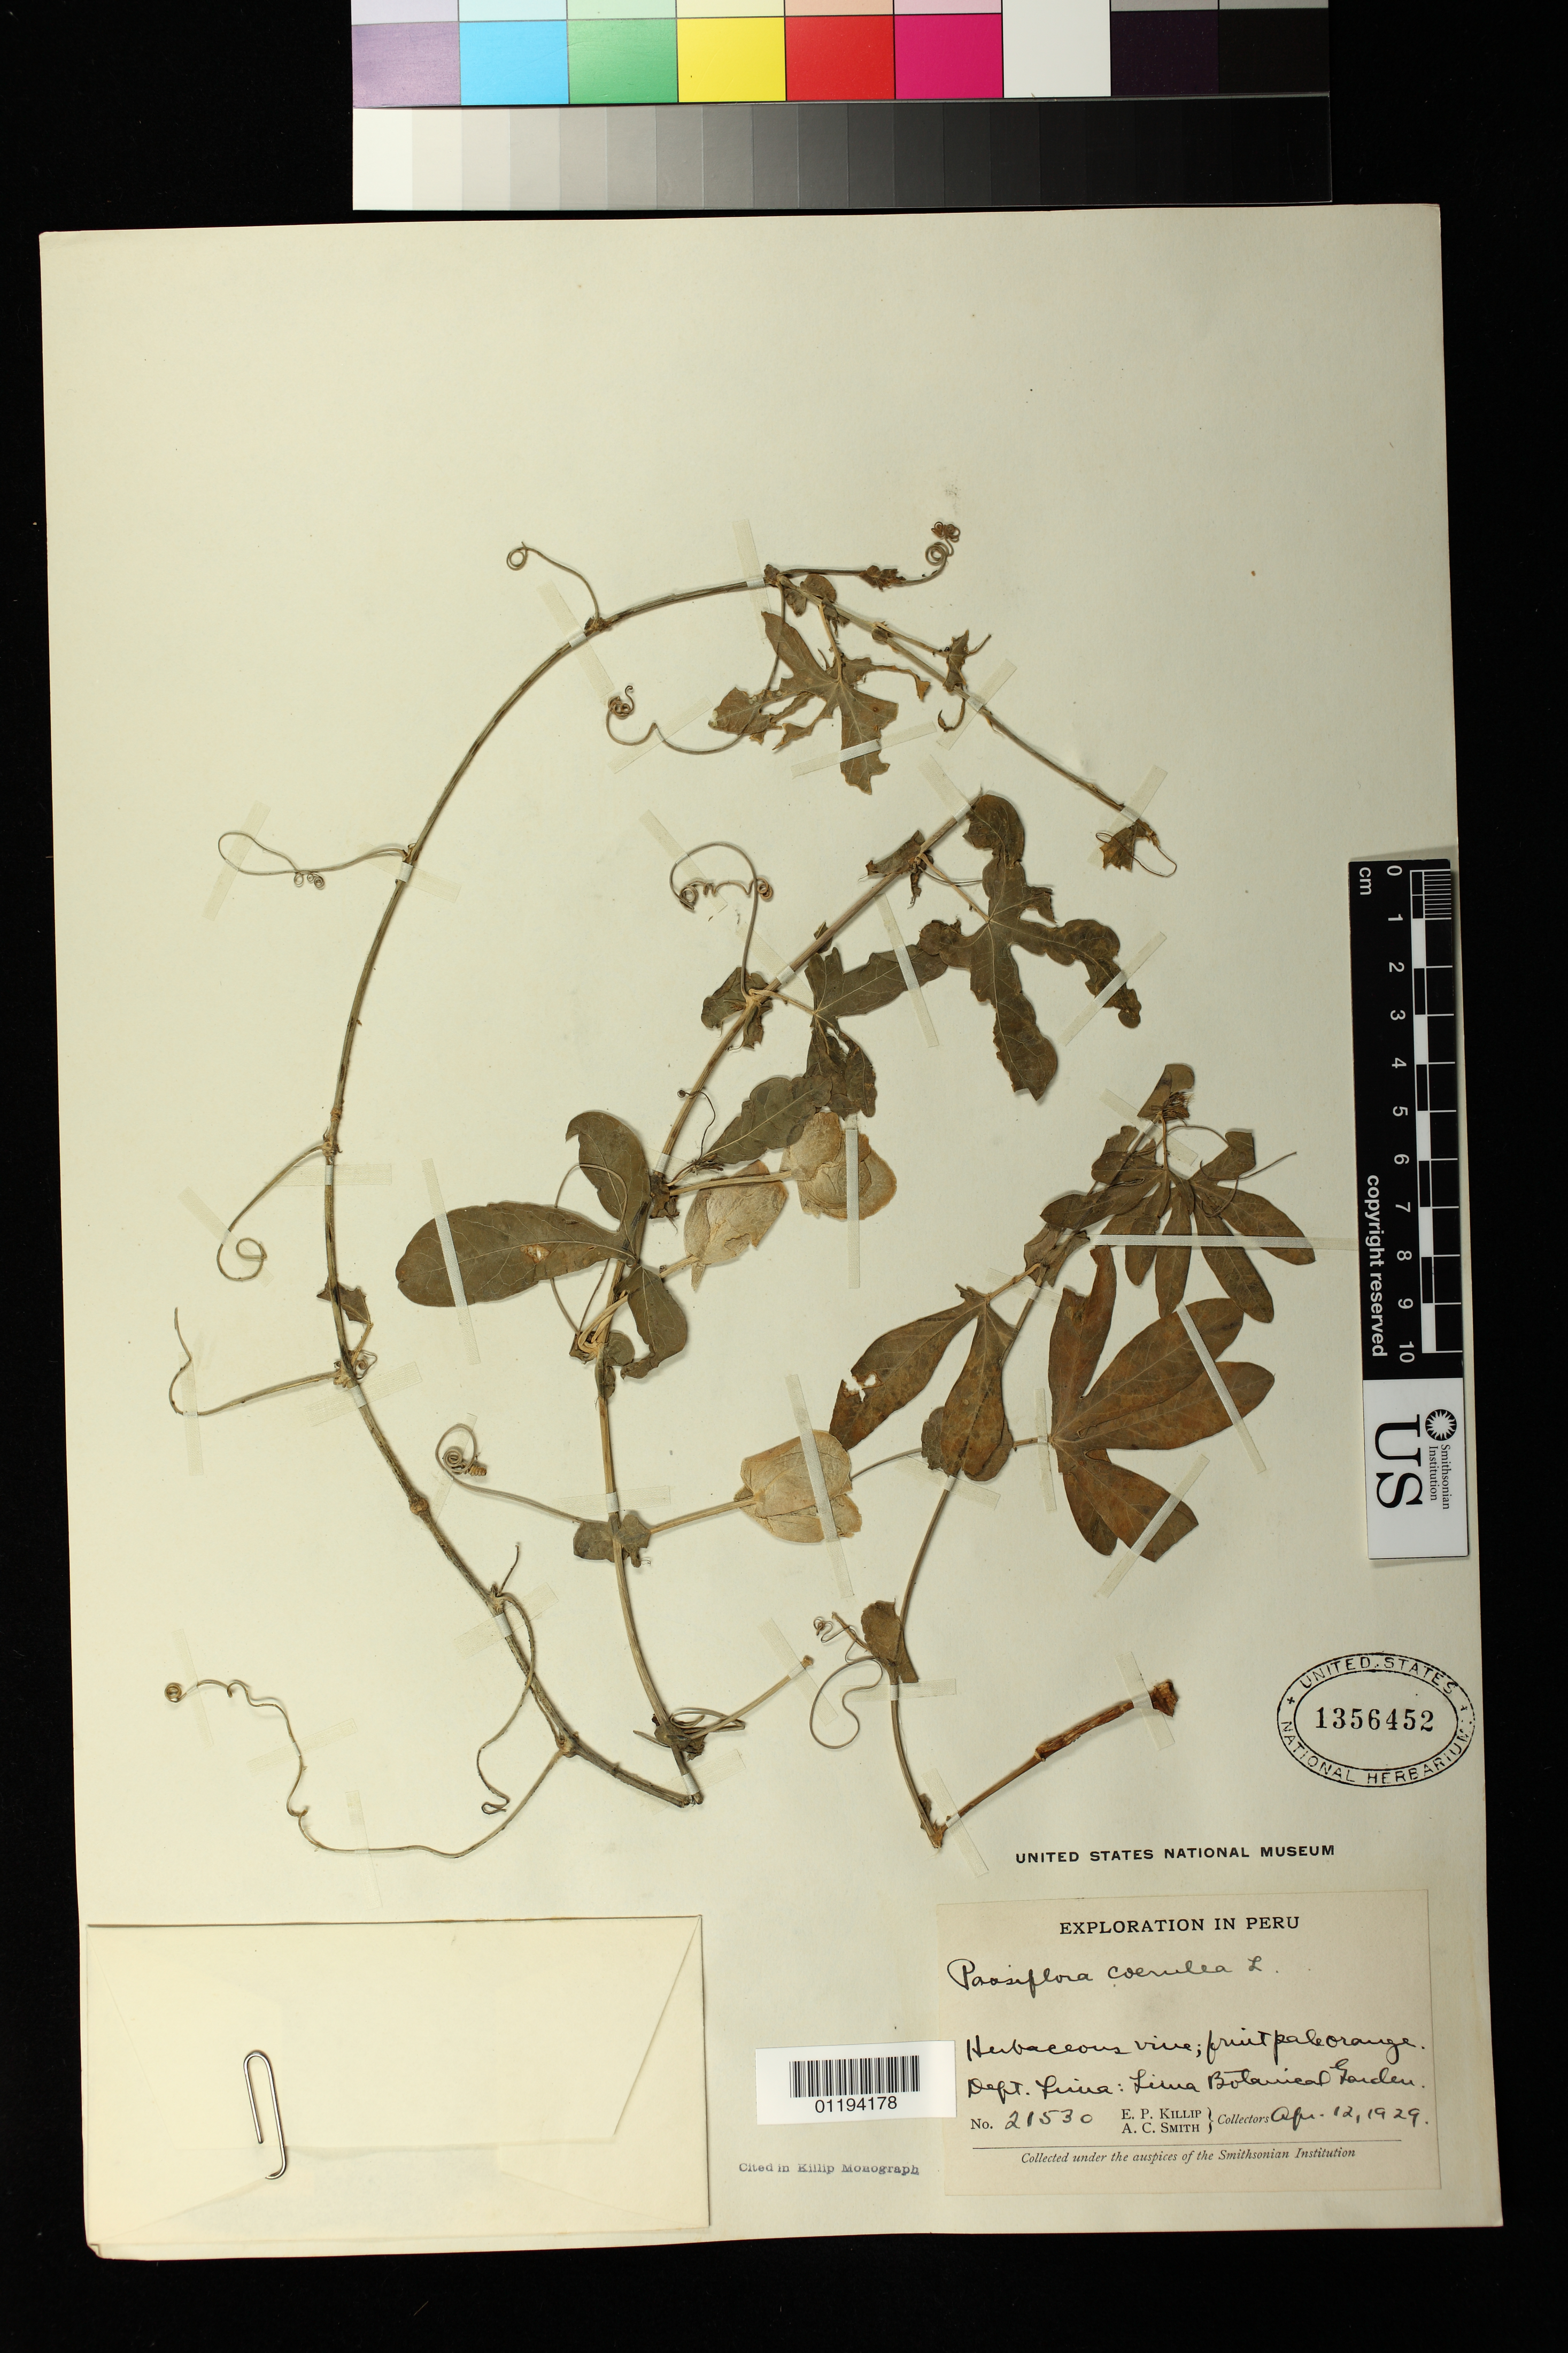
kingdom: Plantae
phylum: Tracheophyta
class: Magnoliopsida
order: Malpighiales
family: Passifloraceae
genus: Passiflora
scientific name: Passiflora caerulea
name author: L.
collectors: E. P. Killip & A. C. Smith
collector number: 21530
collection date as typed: Apr 12 1929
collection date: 1929-04-12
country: Peru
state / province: Lima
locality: Lima Botanical Garden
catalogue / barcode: US 1356452